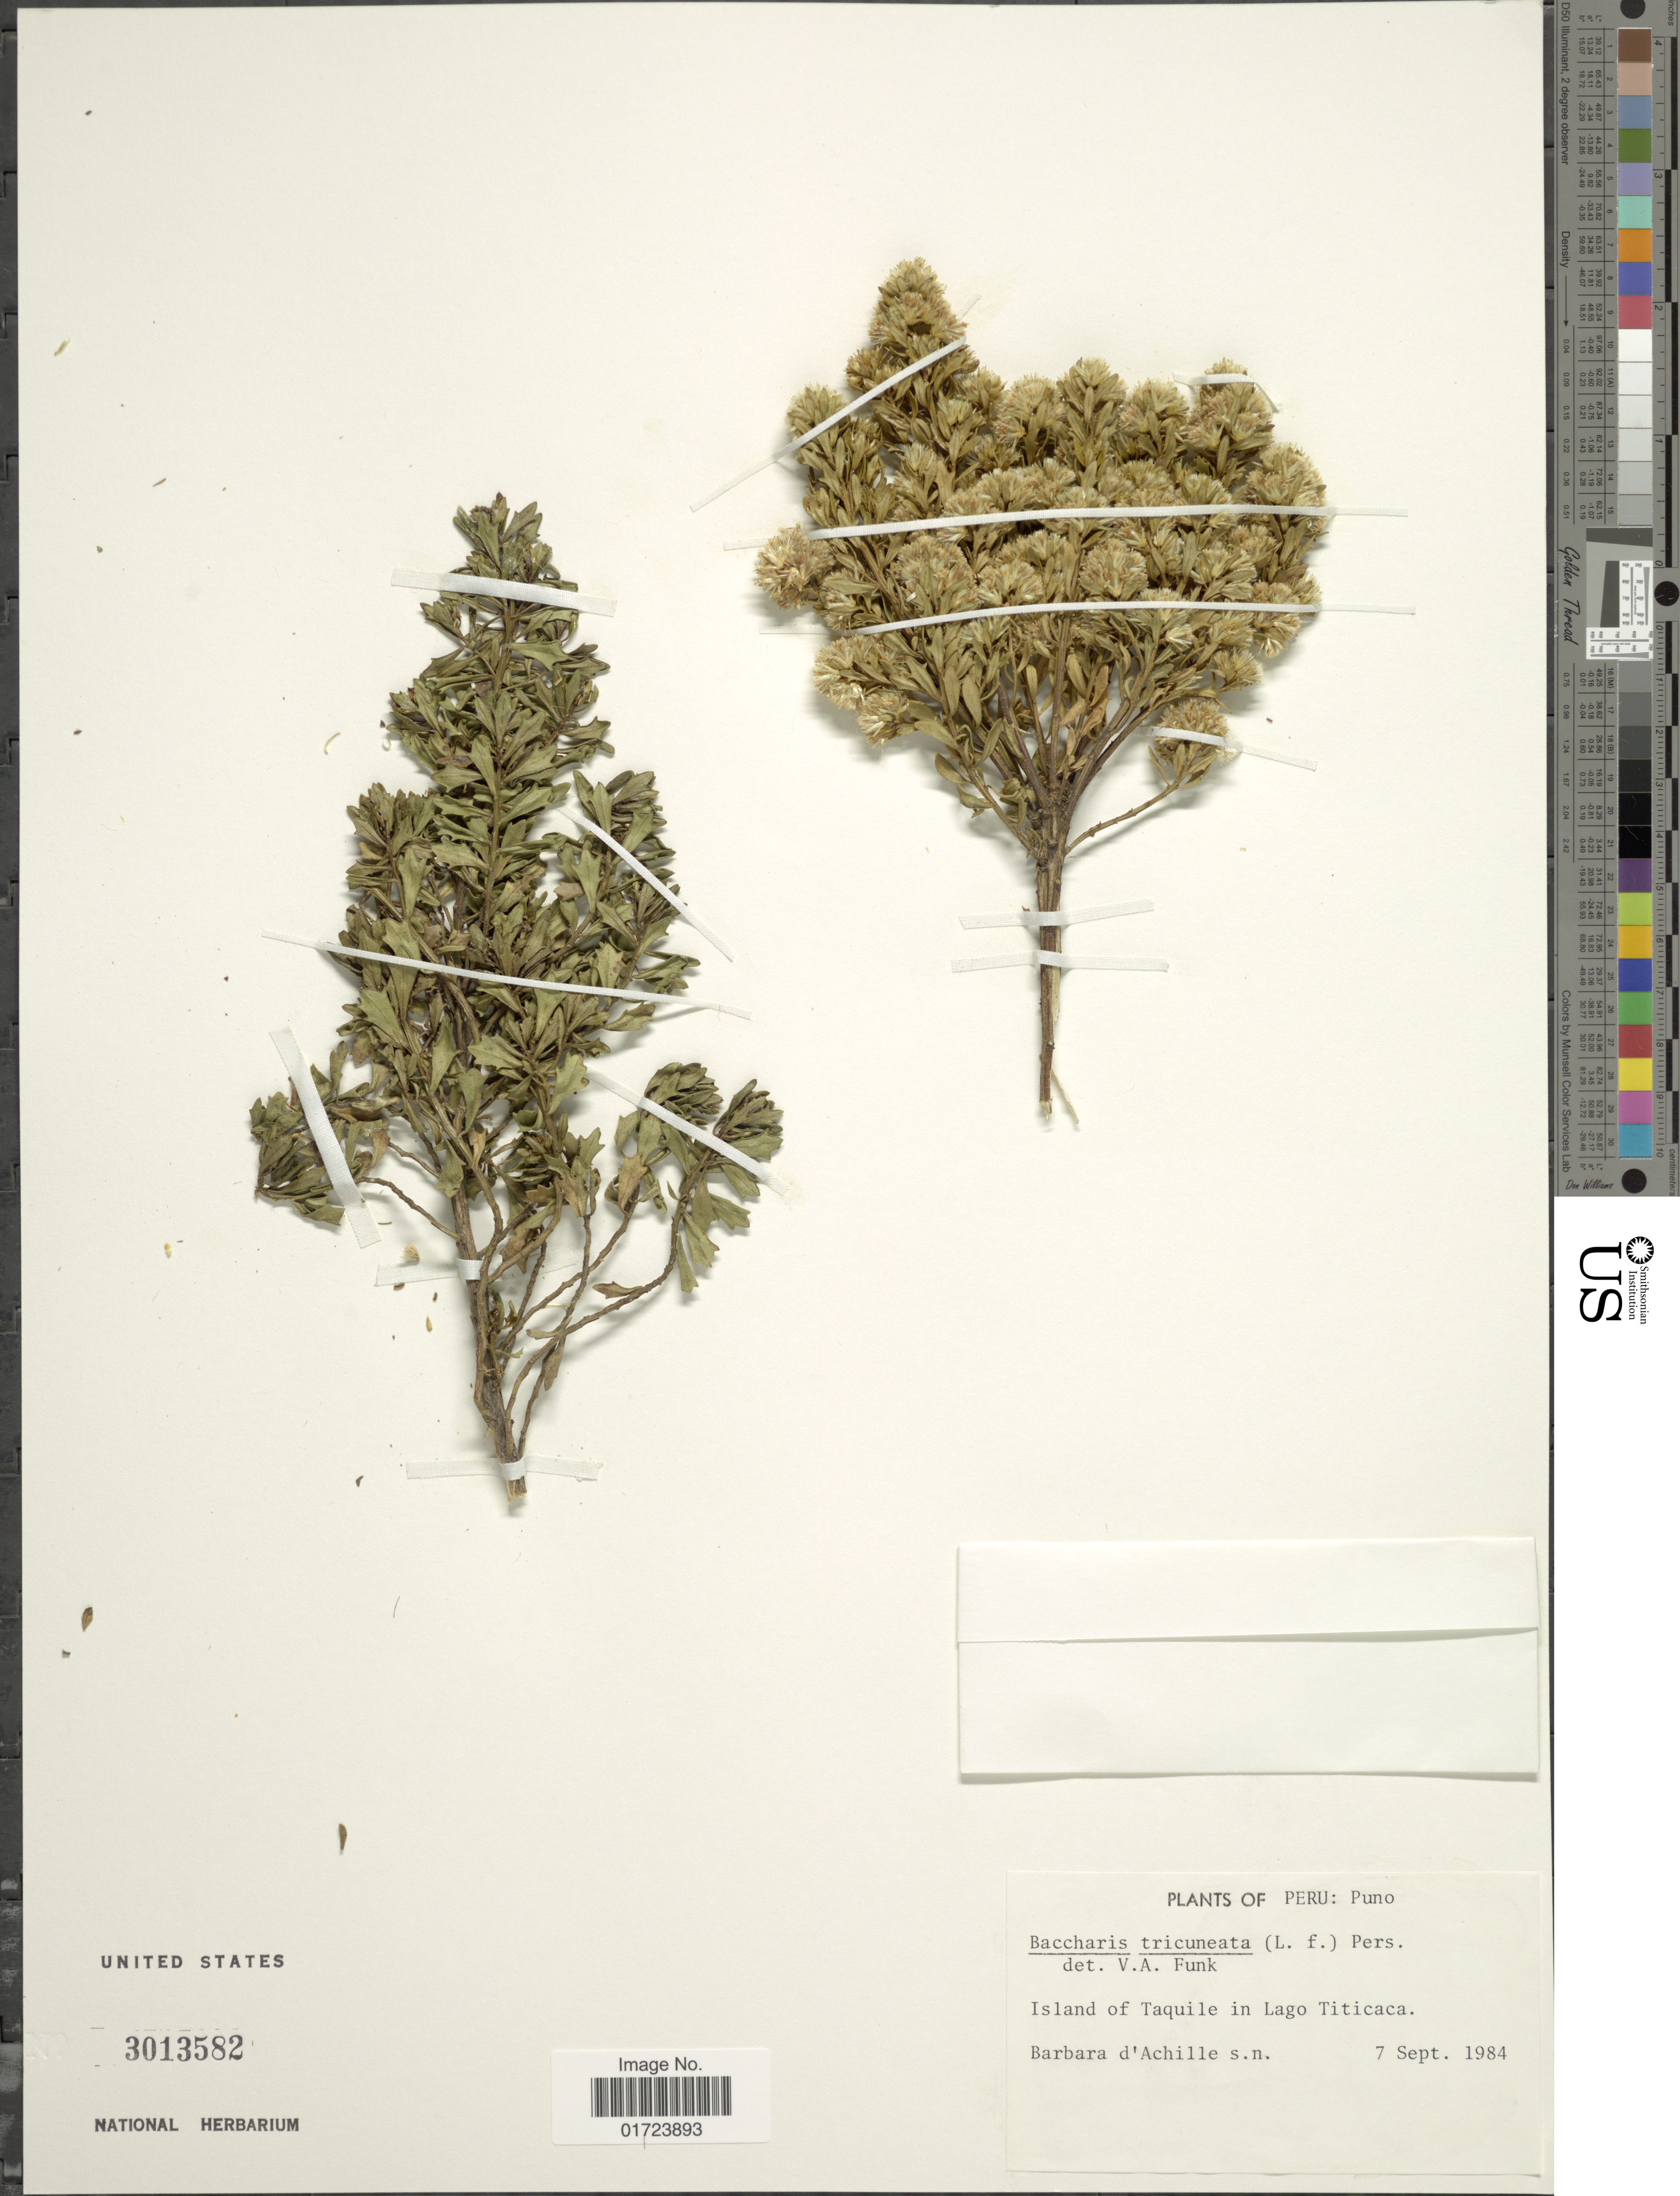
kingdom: Plantae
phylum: Tracheophyta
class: Magnoliopsida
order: Asterales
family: Asteraceae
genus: Baccharis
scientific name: Baccharis tricuneata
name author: (L. f.) Pers.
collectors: B. d'Achille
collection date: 1984-09-07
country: Peru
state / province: Puno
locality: Peru: Puno. Island of Taguile in lago Titicaca.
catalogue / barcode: US 3013582